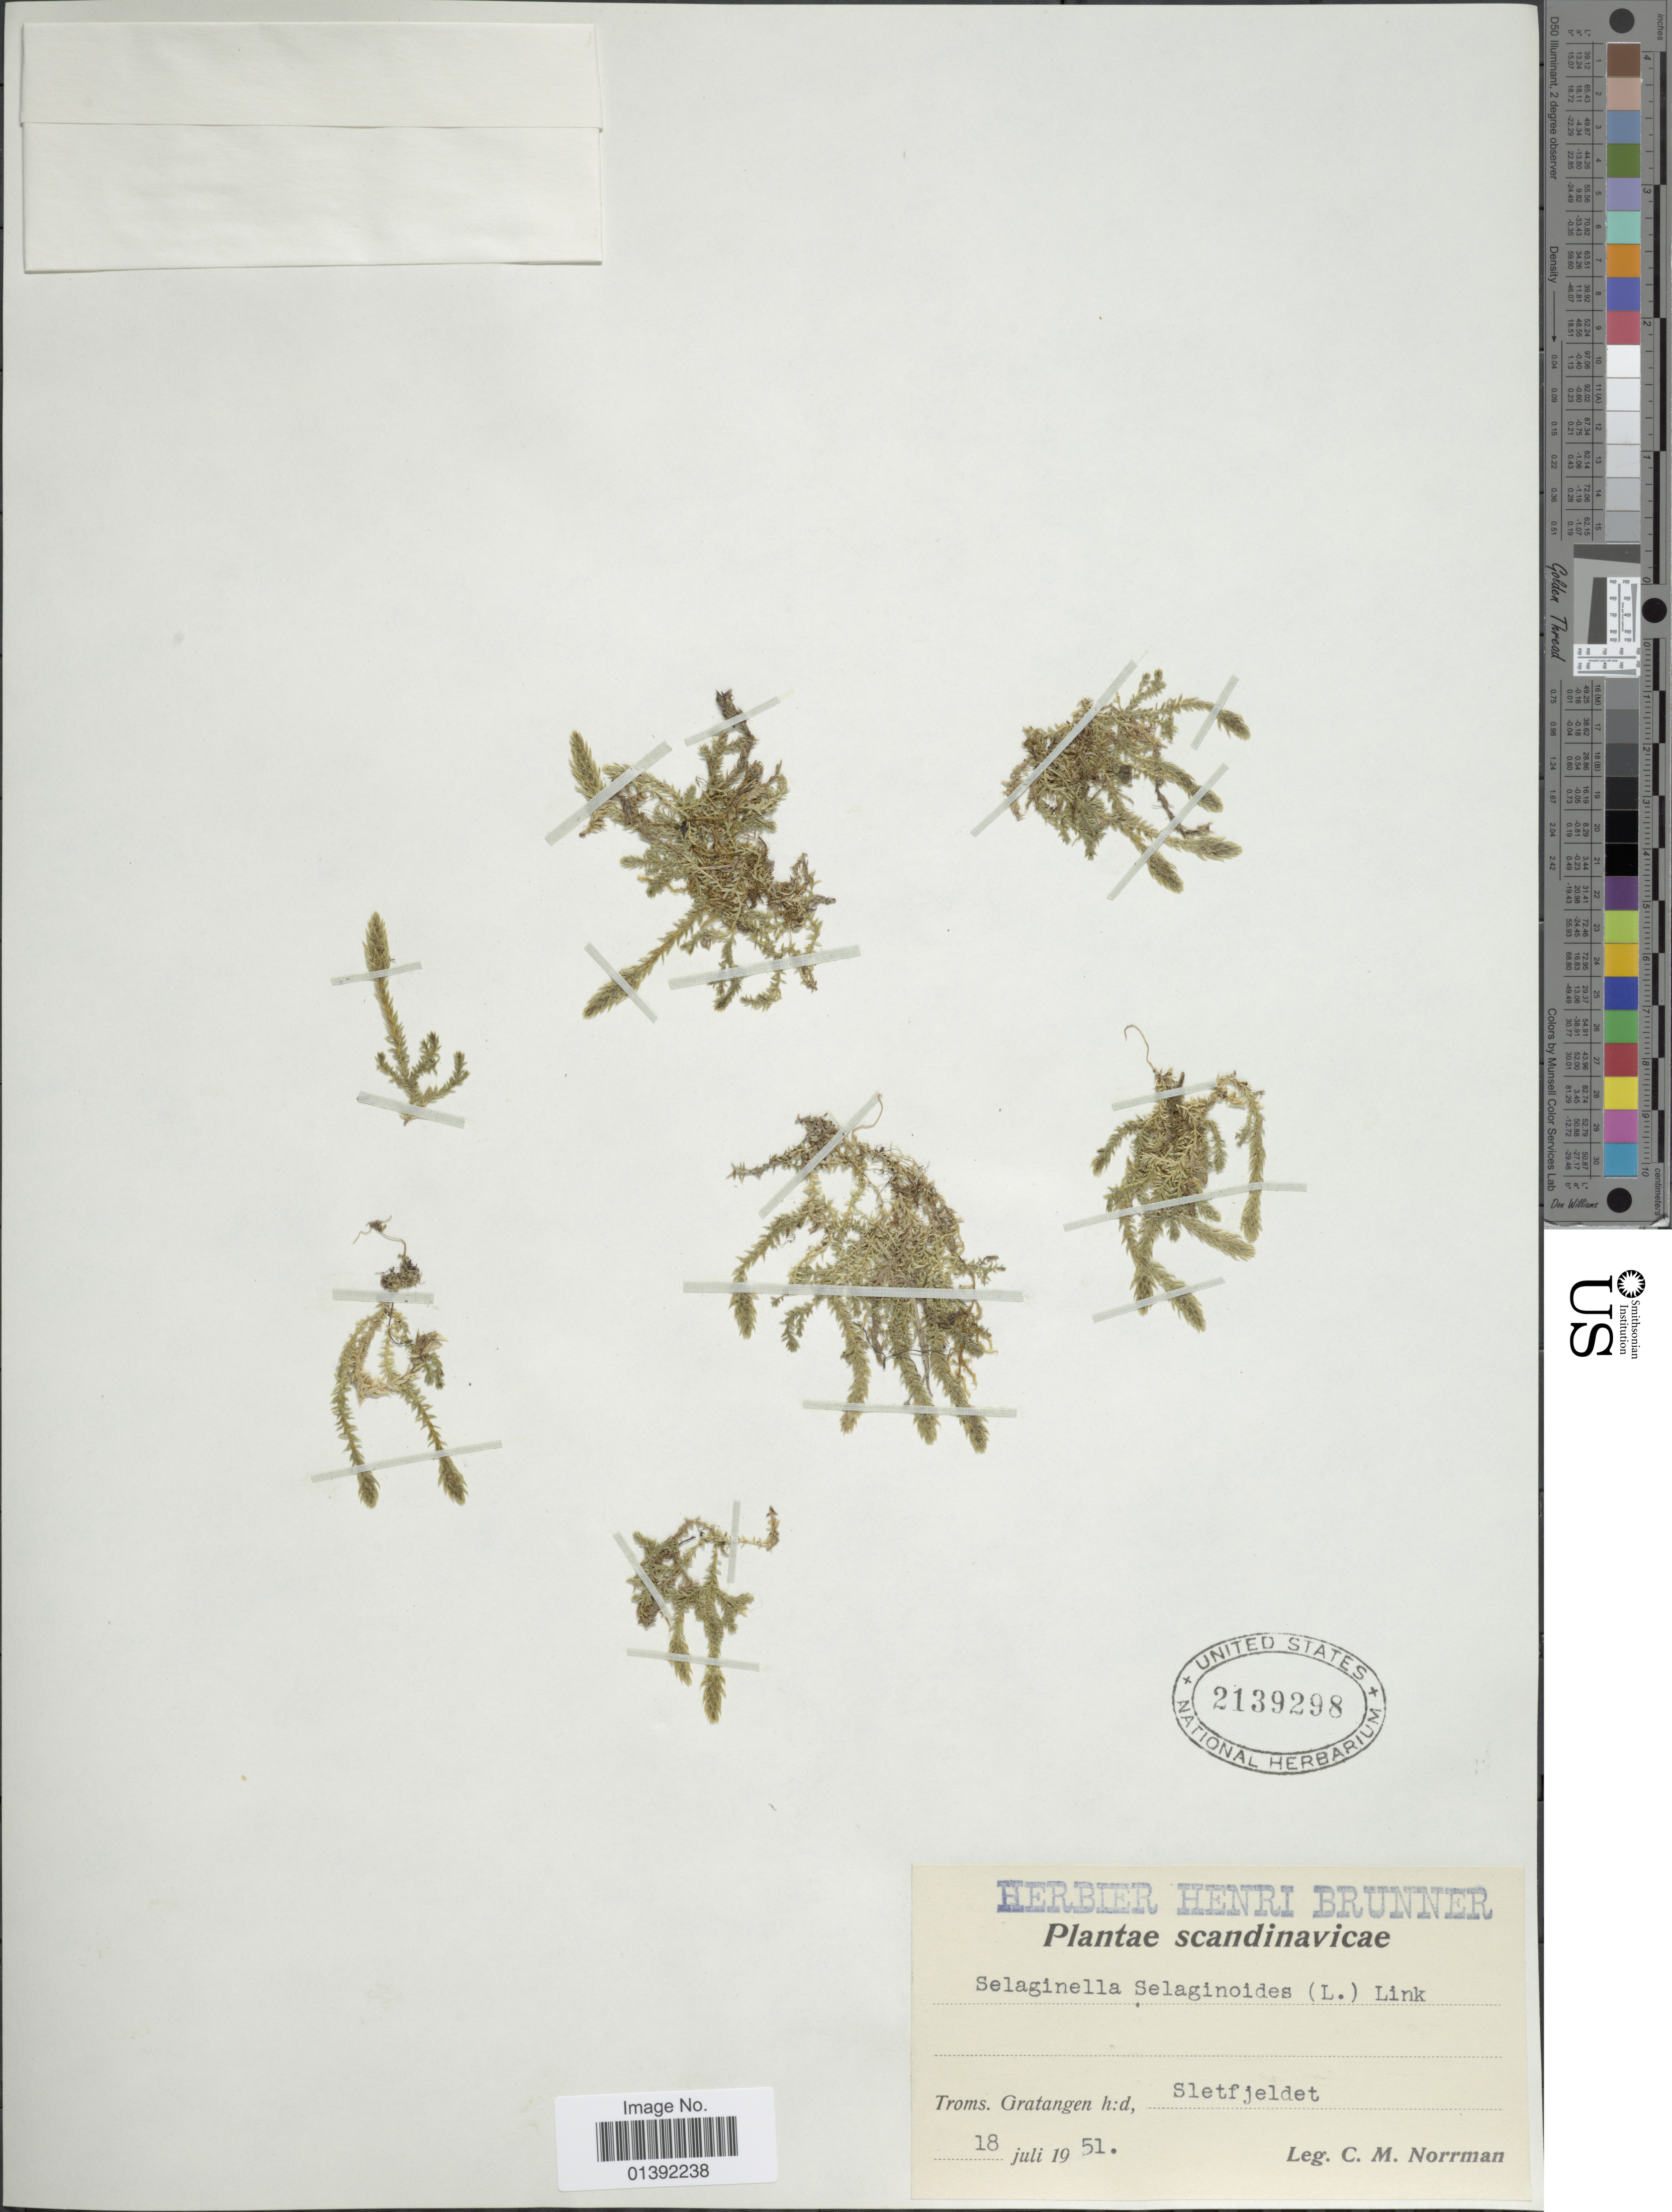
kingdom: Plantae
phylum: Tracheophyta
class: Lycopodiopsida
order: Selaginellales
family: Selaginellaceae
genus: Selaginella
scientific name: Selaginella selaginoides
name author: (L.) Link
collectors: C. Norrman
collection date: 1951-07-18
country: Sweden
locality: Scandinavicae, Troms. Gratangen h:d, Sletfjeldet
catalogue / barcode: US 2139298